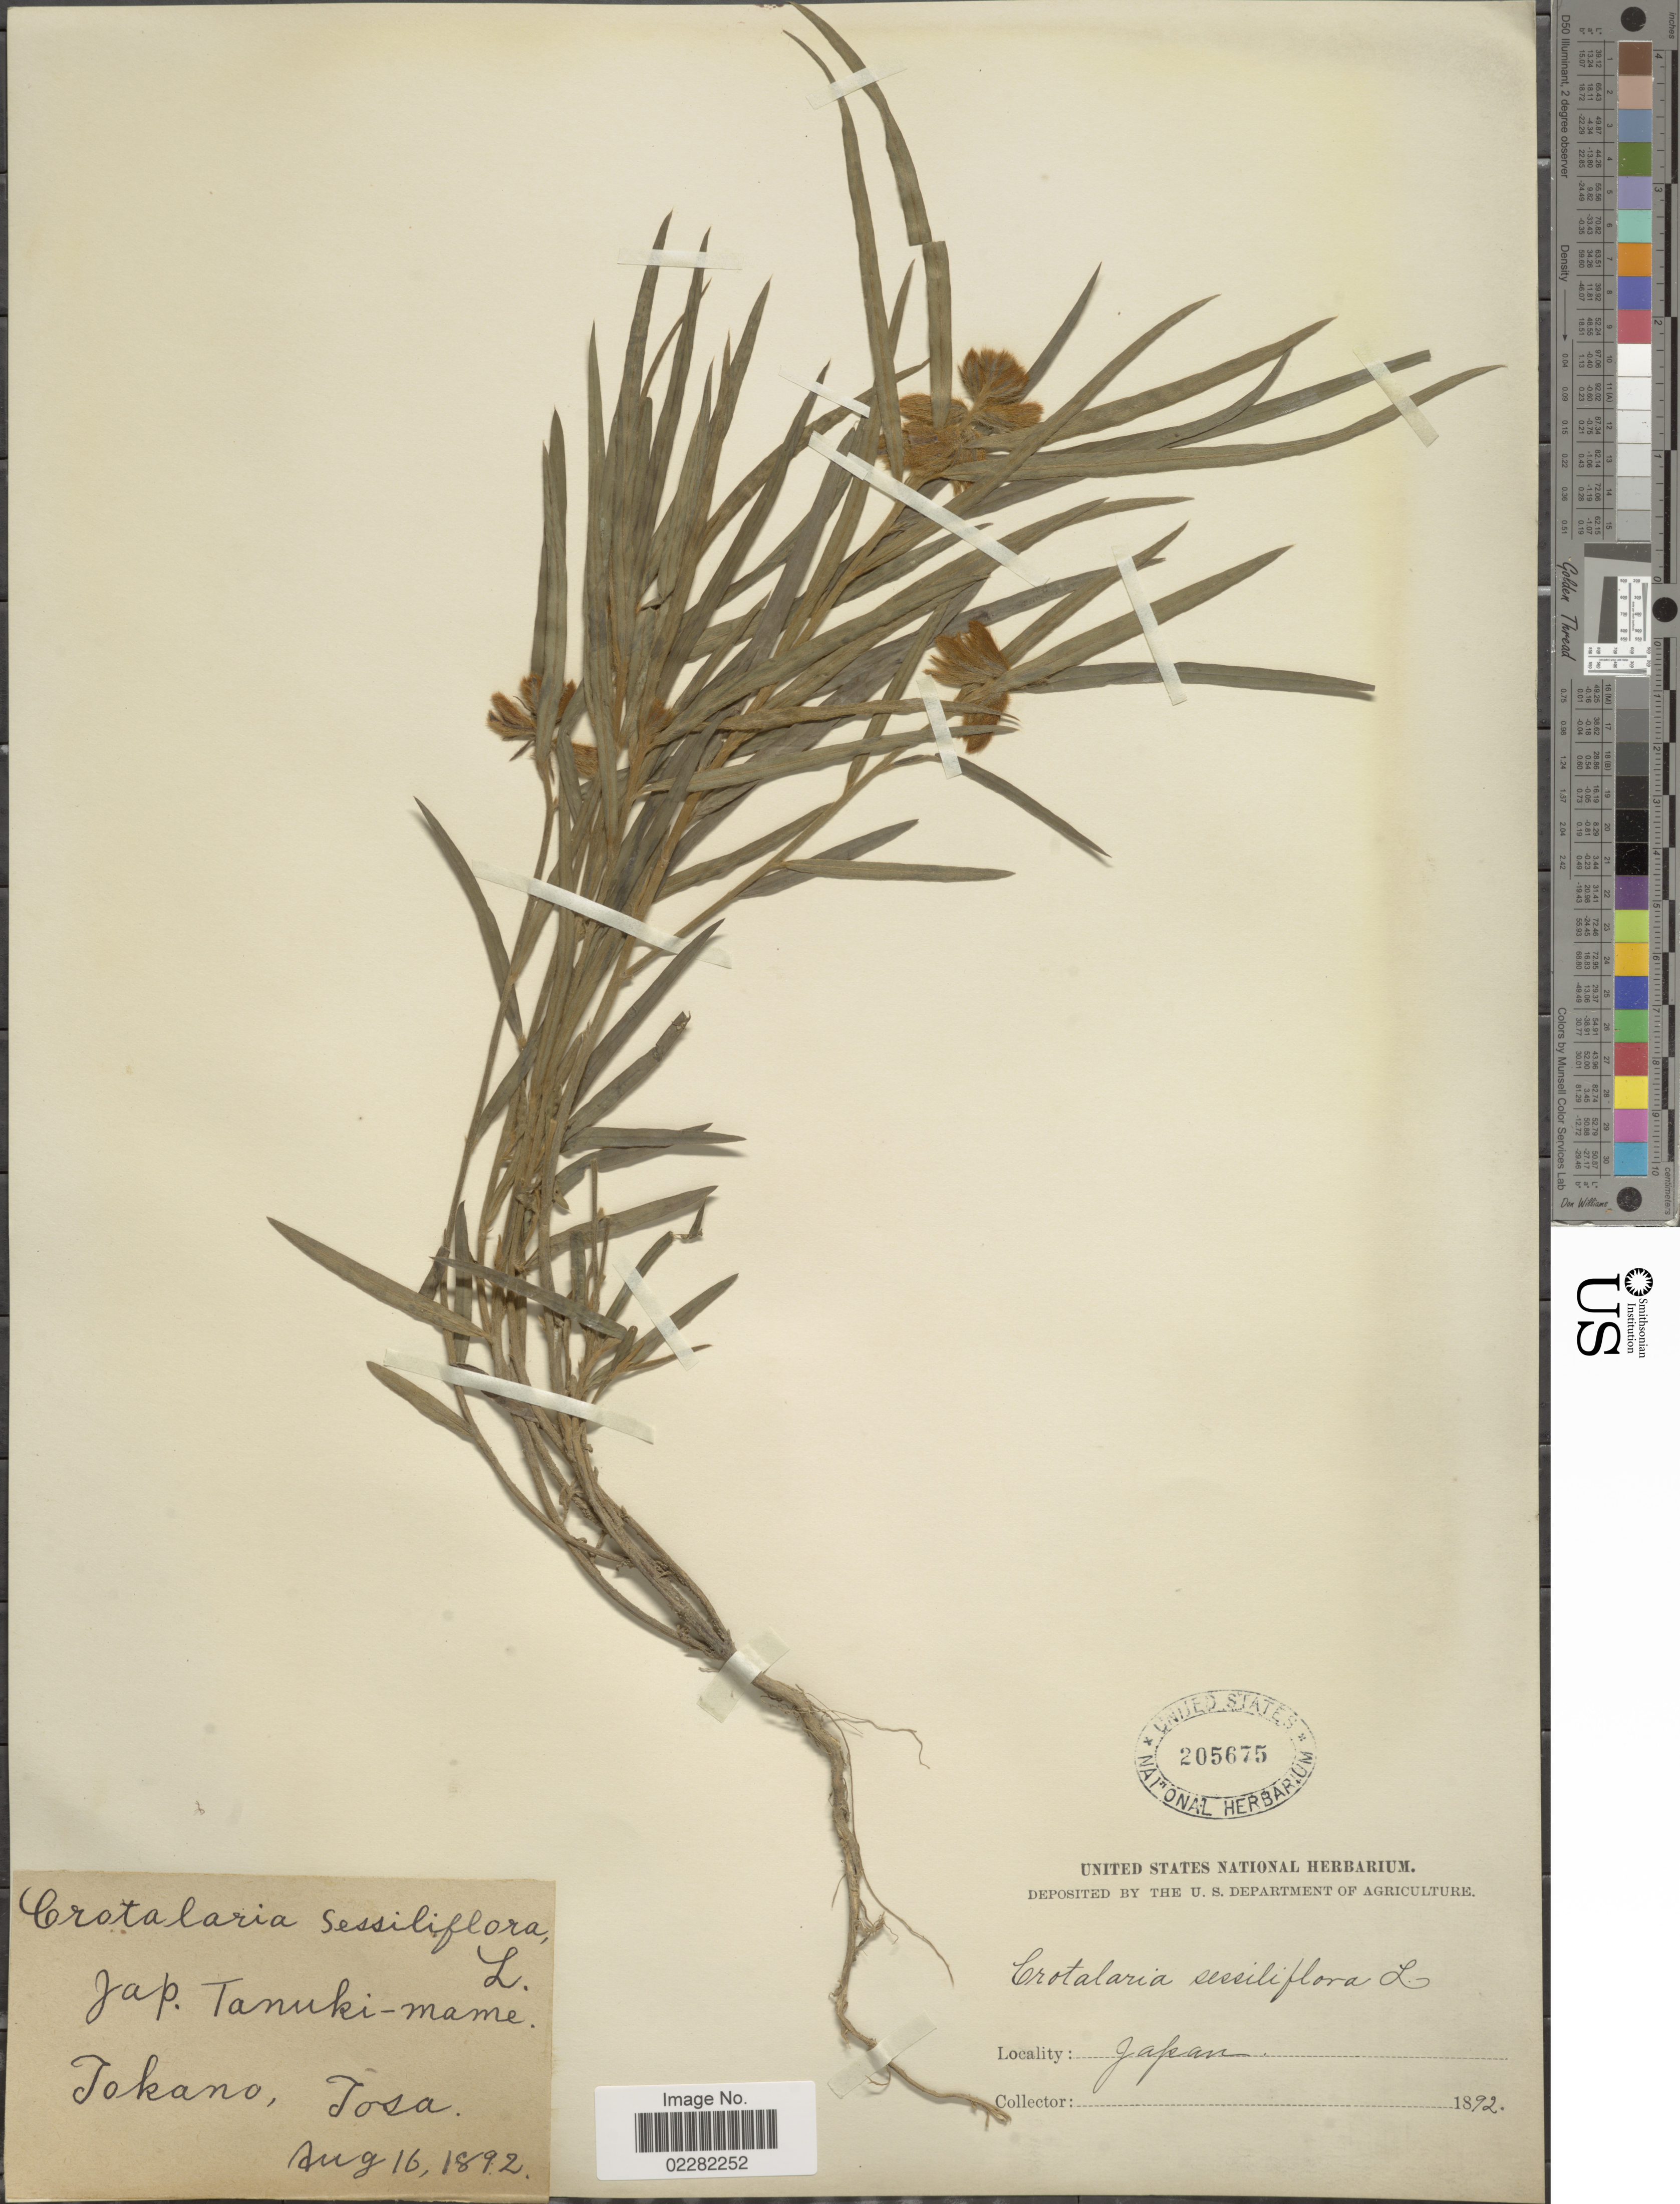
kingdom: Plantae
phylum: Tracheophyta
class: Magnoliopsida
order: Fabales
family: Fabaceae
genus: Crotalaria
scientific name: Crotalaria sessilifolia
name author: L.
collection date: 1892-08-16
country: Japan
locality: Tokano, Tosa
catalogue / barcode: US 205675